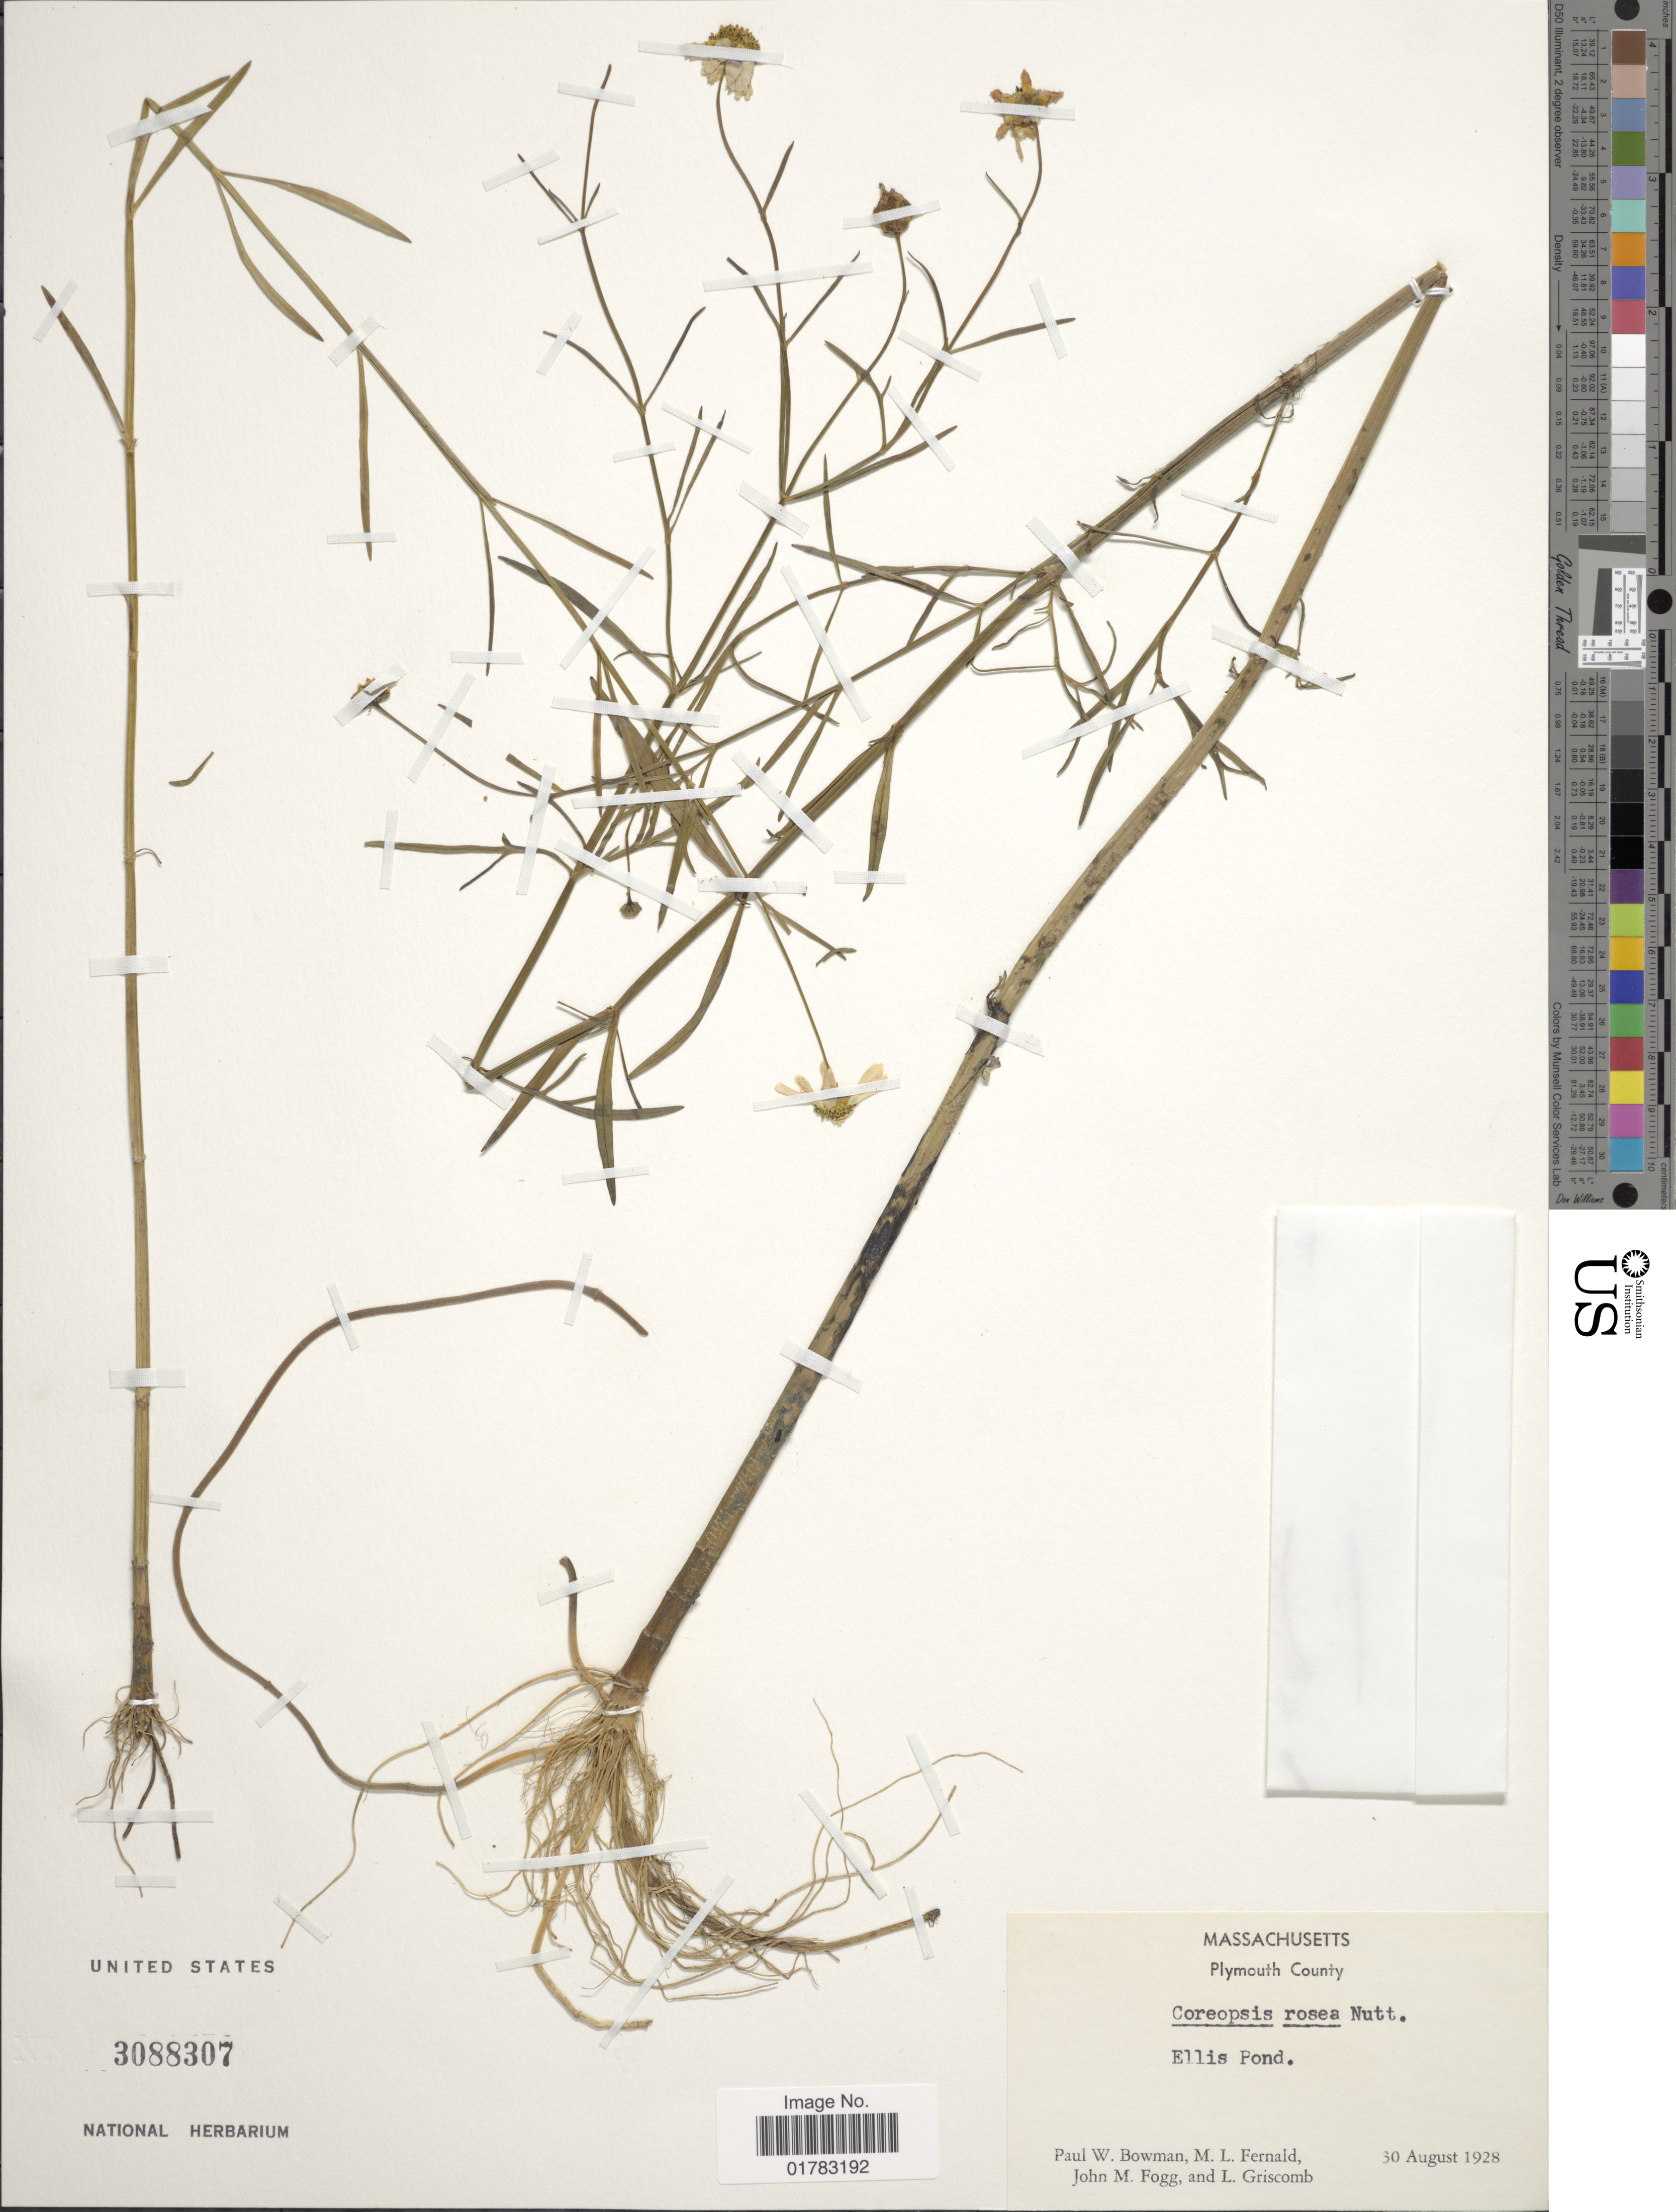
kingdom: Plantae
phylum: Tracheophyta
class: Magnoliopsida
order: Asterales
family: Asteraceae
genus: Coreopsis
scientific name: Coreopsis rosea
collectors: P. Bowman, M. L. Fernald, J. Fogg & L. Griscomb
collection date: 1928-08-30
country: United States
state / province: Massachusetts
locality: Plymouth County, Ellis Pond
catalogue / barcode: US 3088307